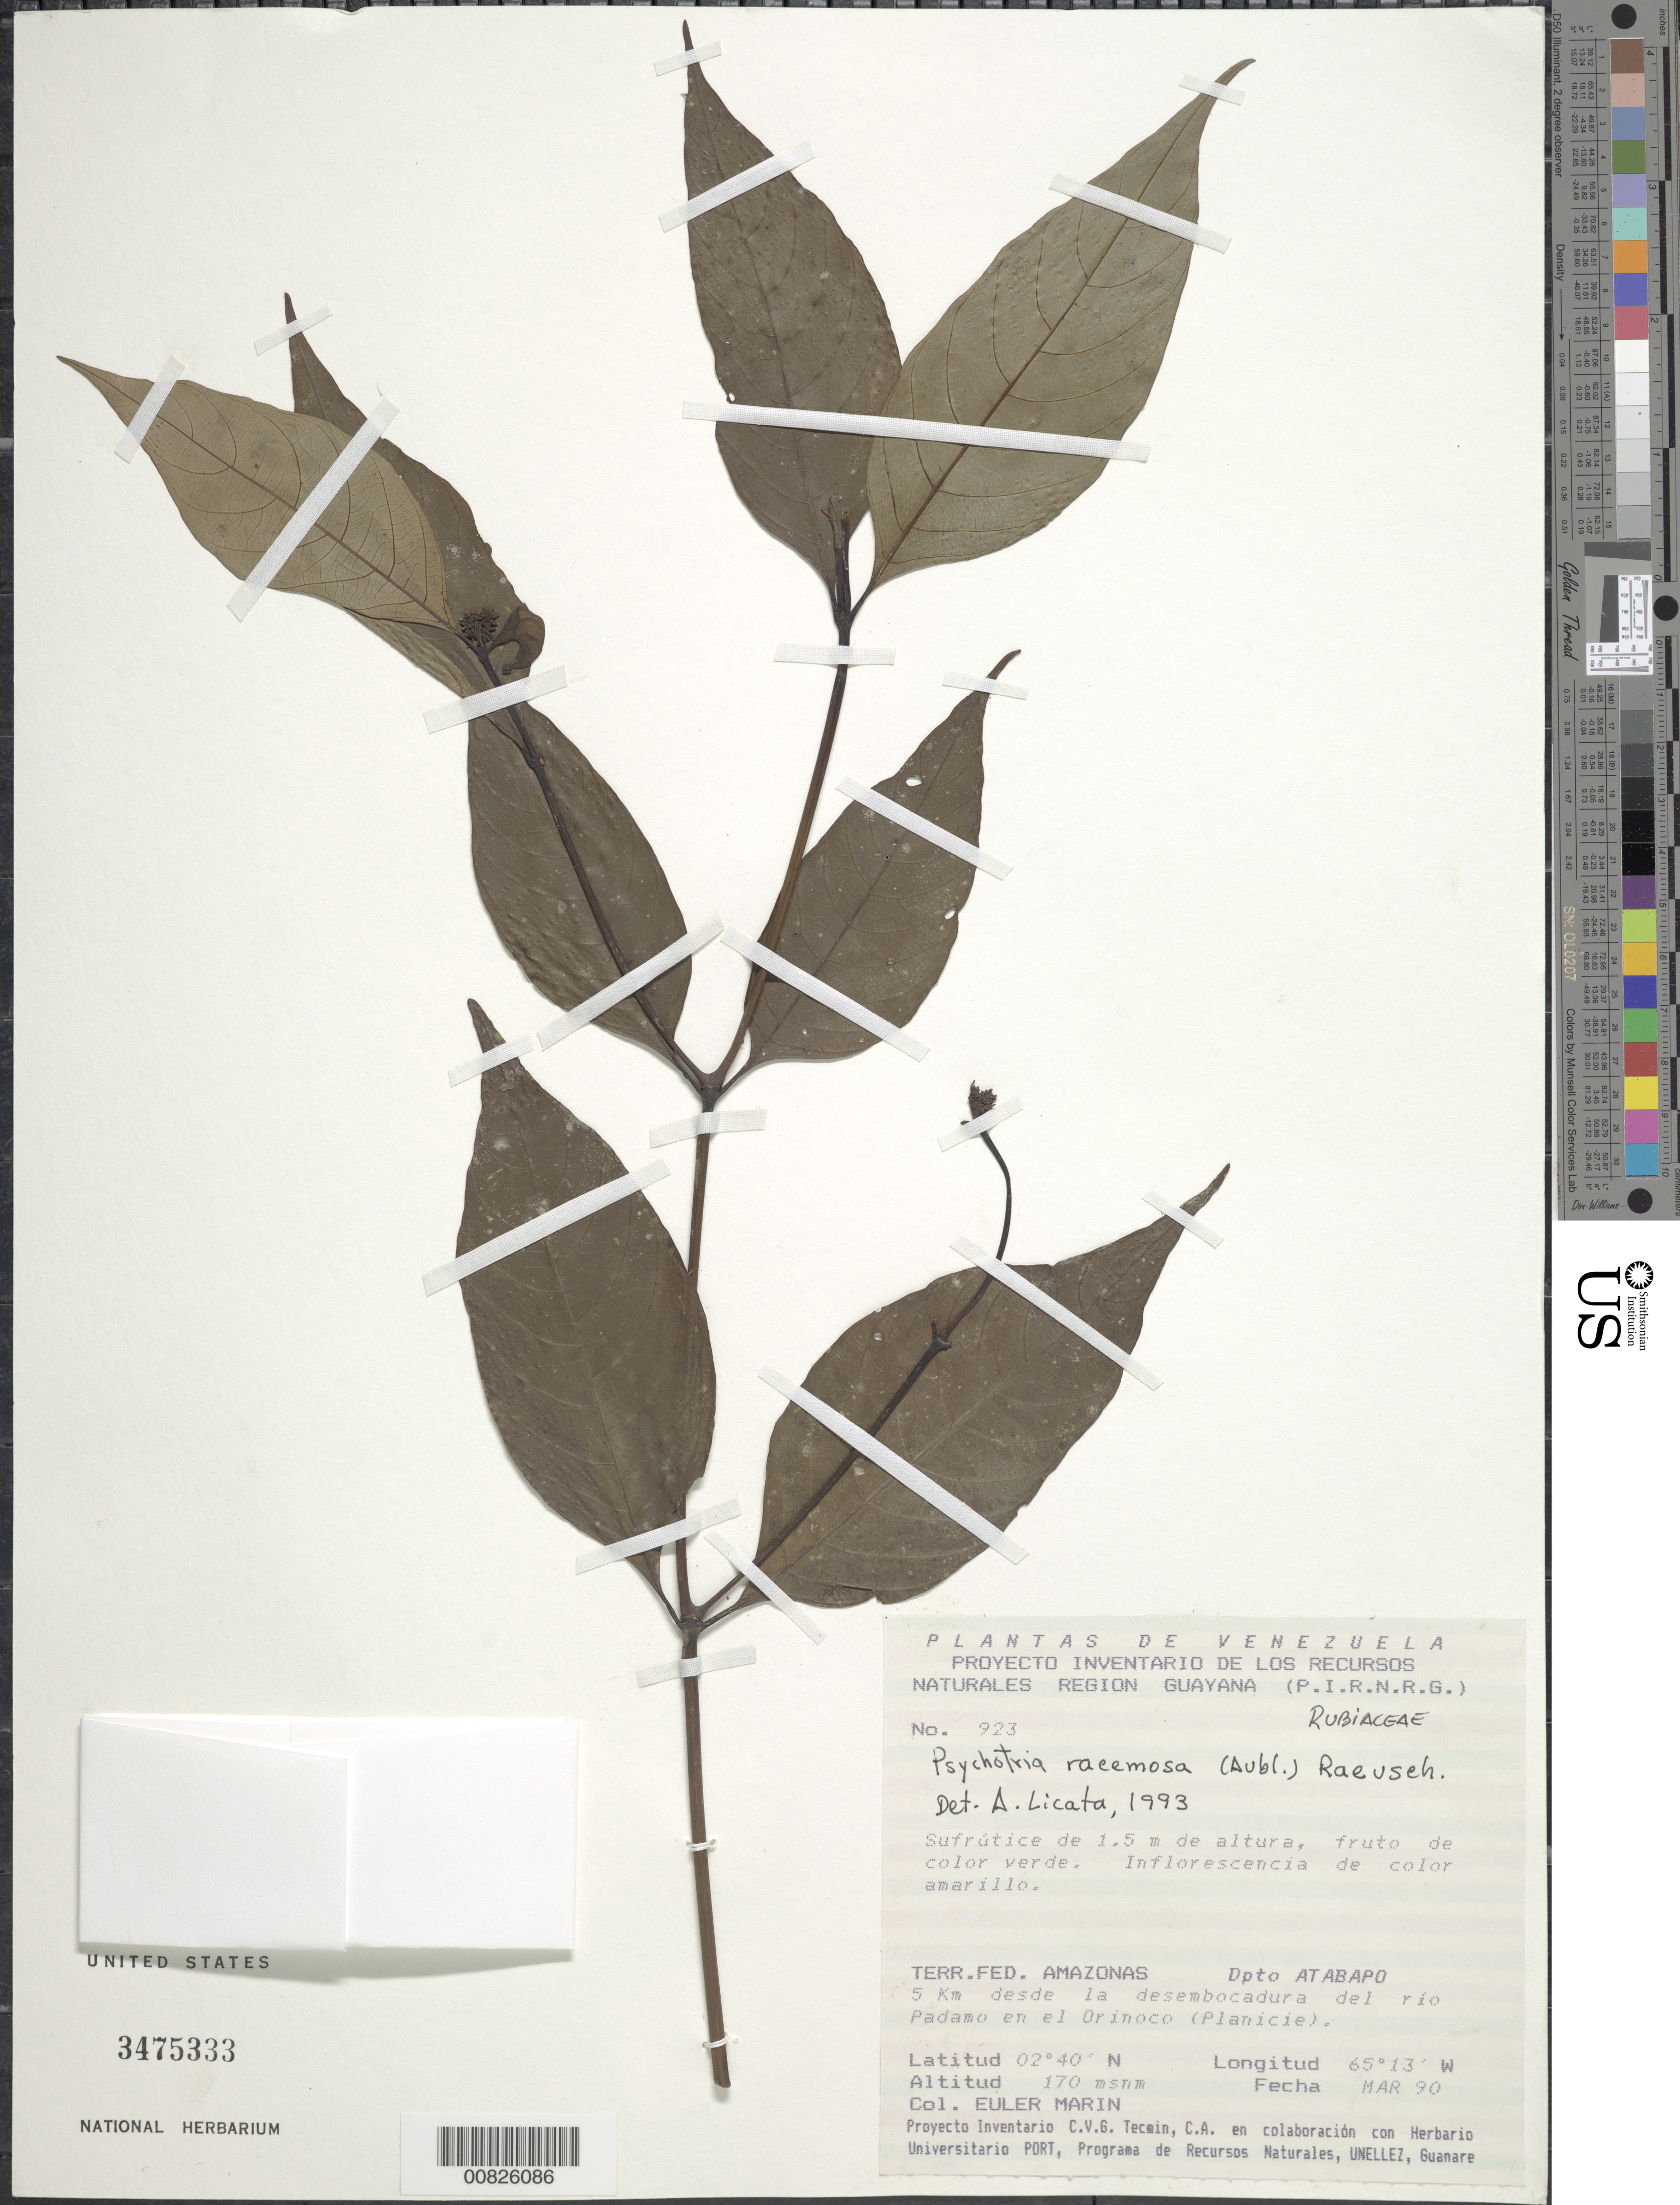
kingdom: Plantae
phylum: Tracheophyta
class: Magnoliopsida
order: Gentianales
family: Rubiaceae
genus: Psychotria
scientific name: Psychotria racemosa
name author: Rich.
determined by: Licata, A., (PORT), Univ. Nac. Exp. de los Llanos Ezequiel Zamora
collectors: E. Marin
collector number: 923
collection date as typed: Mar-90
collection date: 1990-03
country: Venezuela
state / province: Amazonas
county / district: Atabapo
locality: Río Padamo, 5 km desde la desembocadura, Orinoco (Planicie)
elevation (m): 170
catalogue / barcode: US 3475333